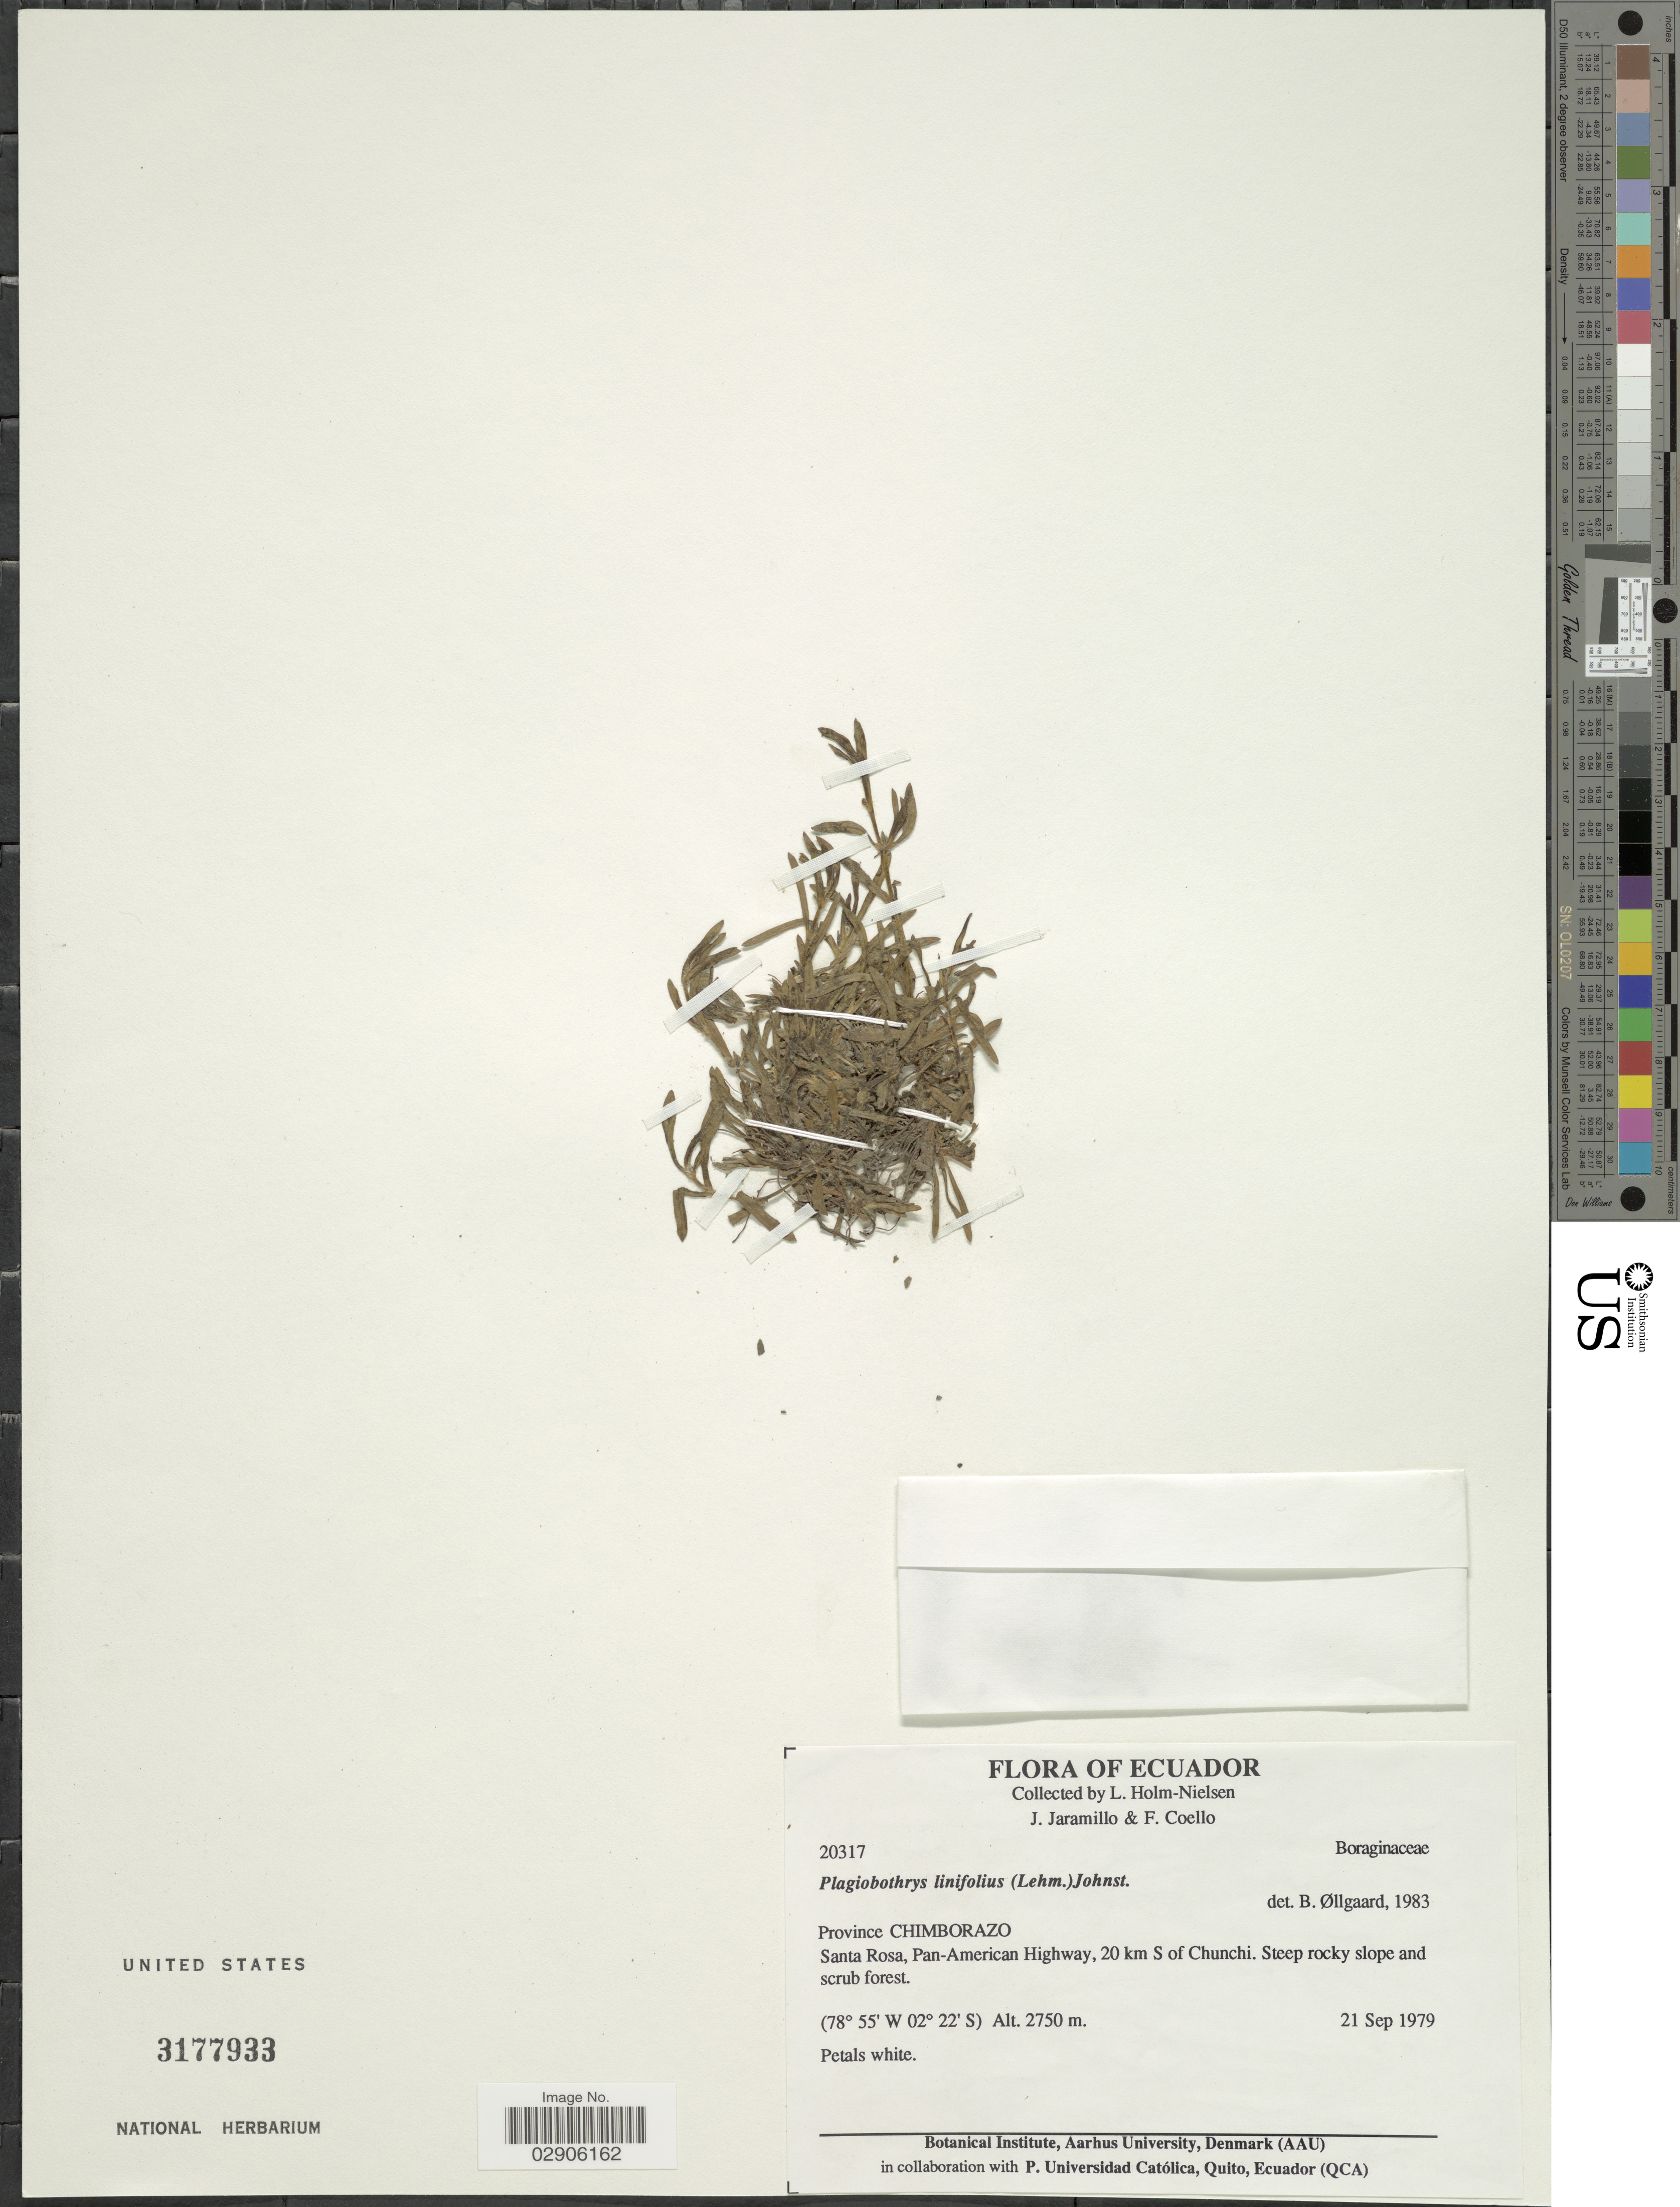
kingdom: Plantae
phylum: Tracheophyta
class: Magnoliopsida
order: Boraginales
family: Boraginaceae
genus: Plagiobothrys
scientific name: Plagiobothrys linifolius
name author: (Willd. ex Lehm.) I.M. Johnst.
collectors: L. Holm-Nielsen, J. Jaramillo & F. Coelho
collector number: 20317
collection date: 1979-09-21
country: Ecuador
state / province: Chimborazo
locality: Province Chimborazo, Santa Rosa, Pan-American Highway, 20 km S of Chunchi.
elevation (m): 2750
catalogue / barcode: US 3177933